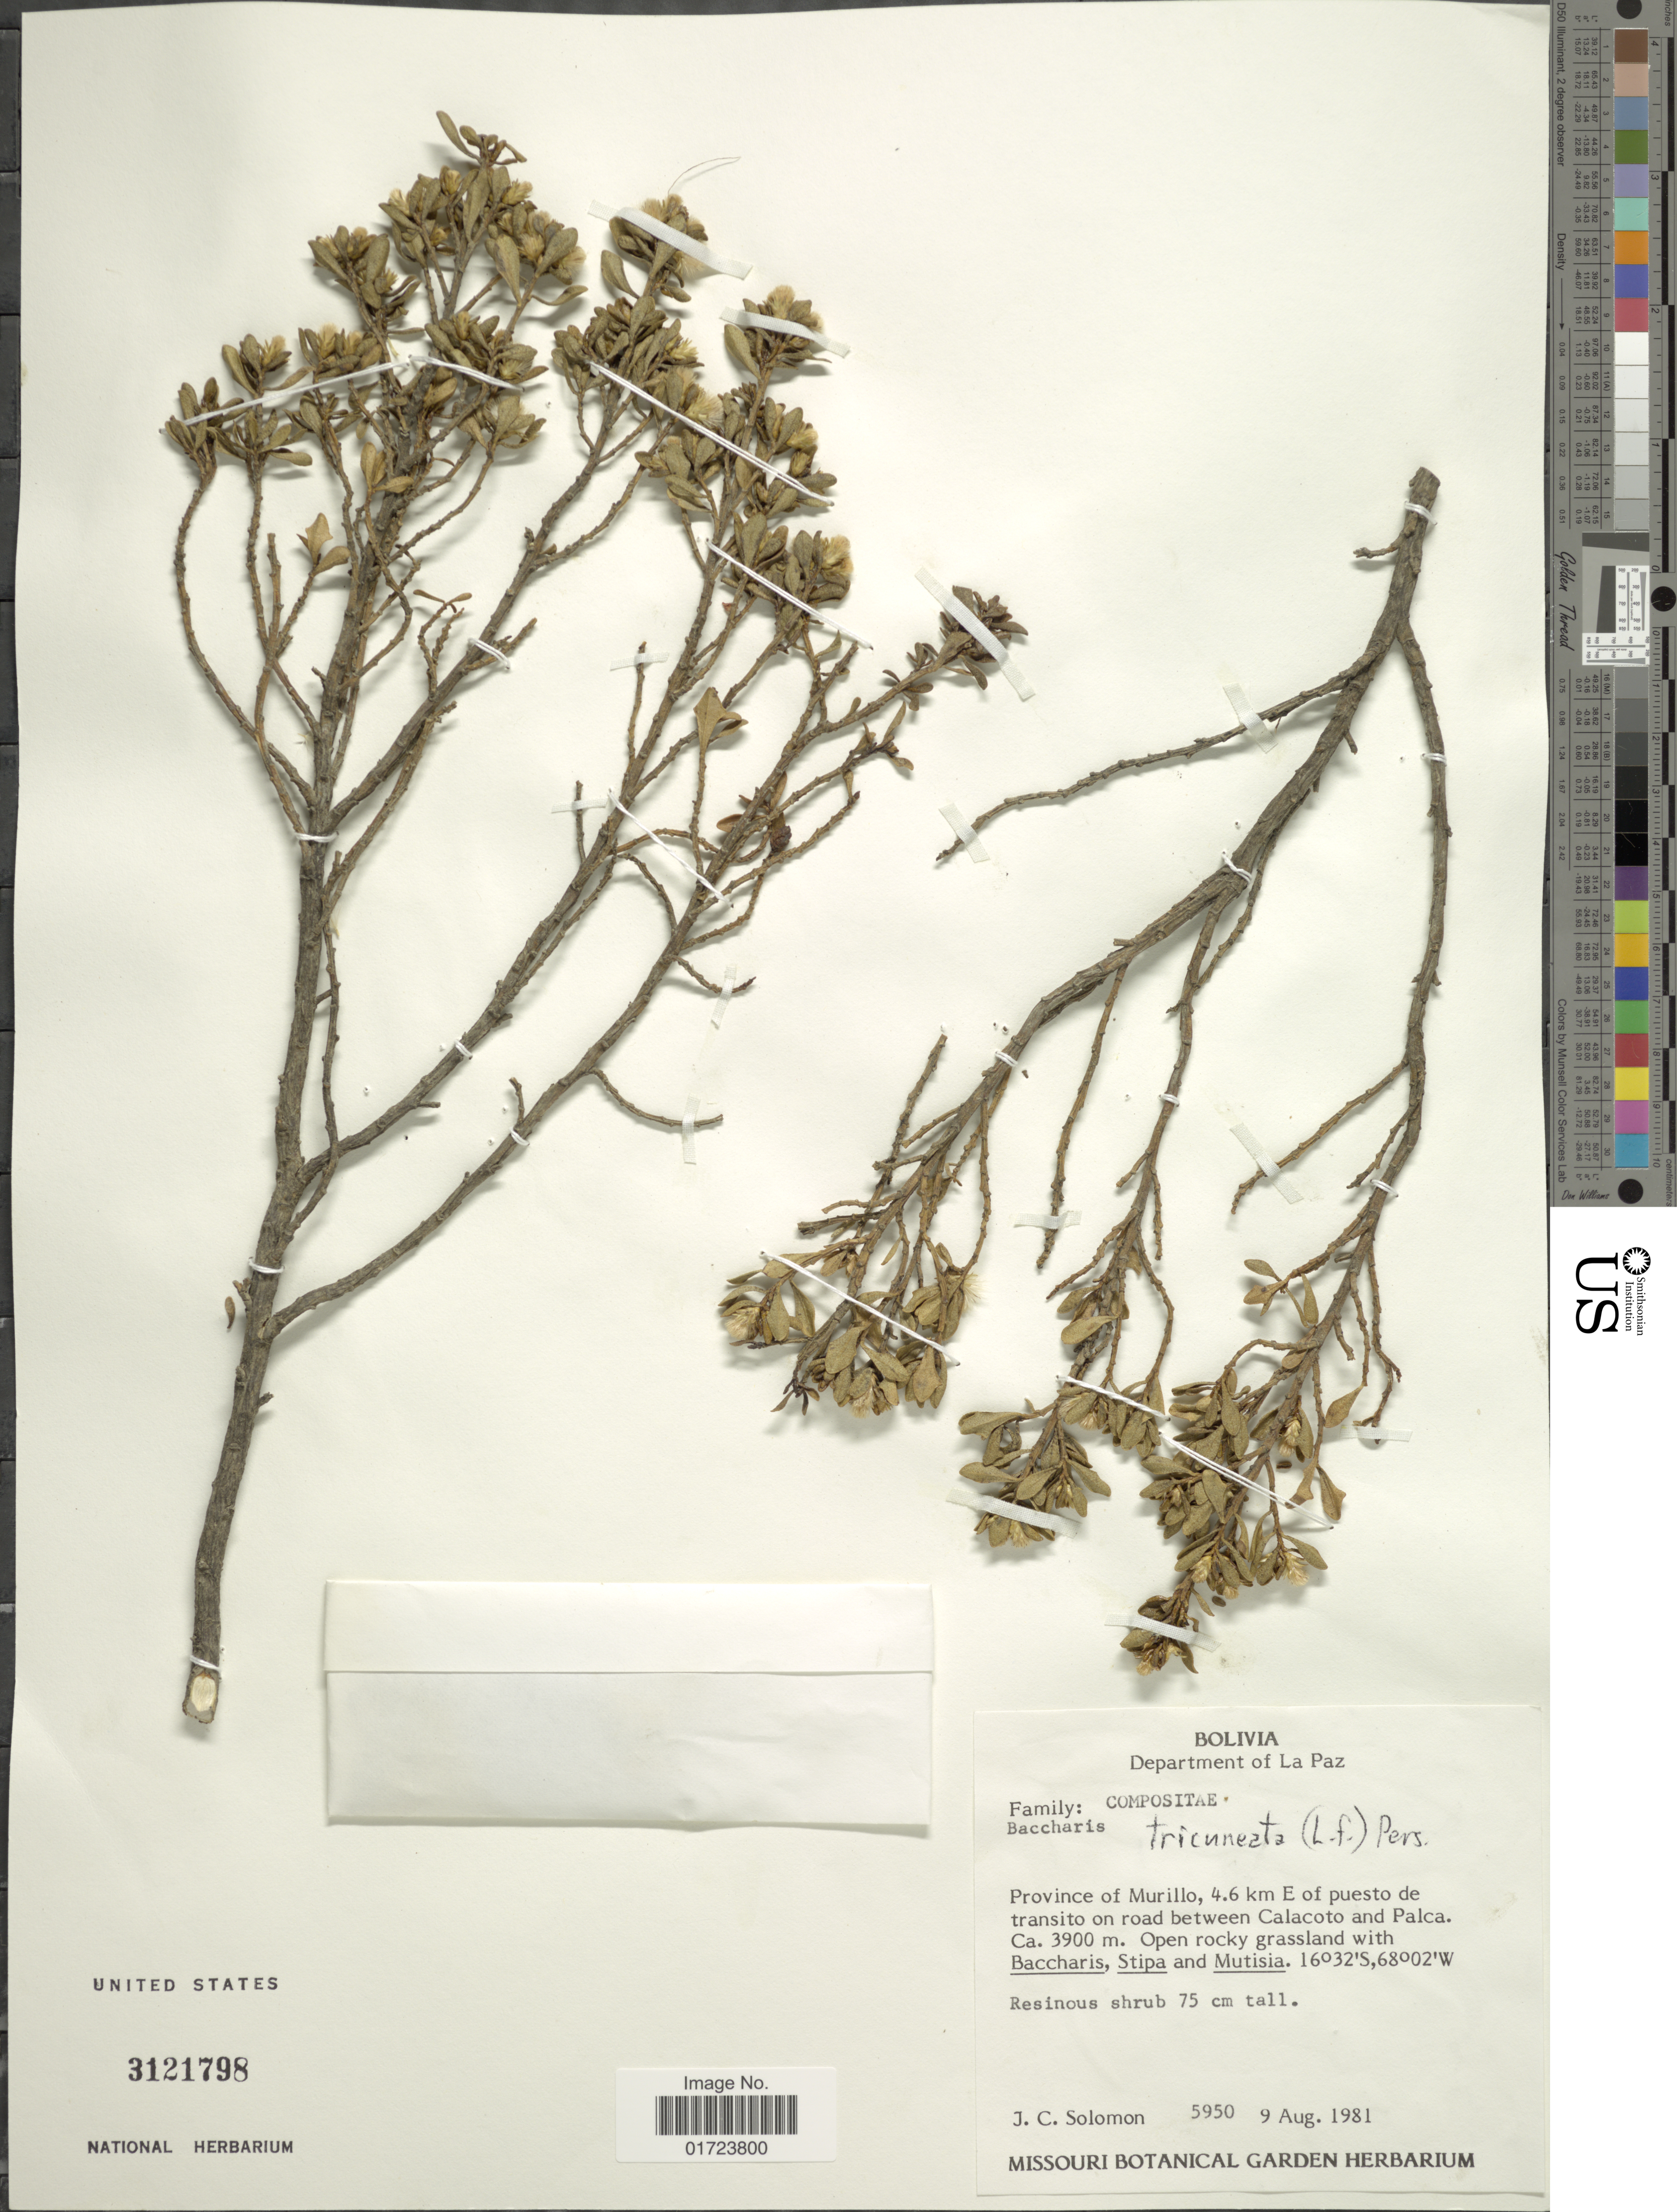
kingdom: Plantae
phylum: Tracheophyta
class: Magnoliopsida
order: Asterales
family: Asteraceae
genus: Baccharis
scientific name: Baccharis tricuneata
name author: (L. f.) Pers.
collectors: J. C. Solomon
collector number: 5950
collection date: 1981-08-09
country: Bolivia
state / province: La Paz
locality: Department of La Paz. Province of Murillo, 4.6 km E of puesto de transito on road between Calacoto and Palca.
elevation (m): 3900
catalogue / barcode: US 3121798